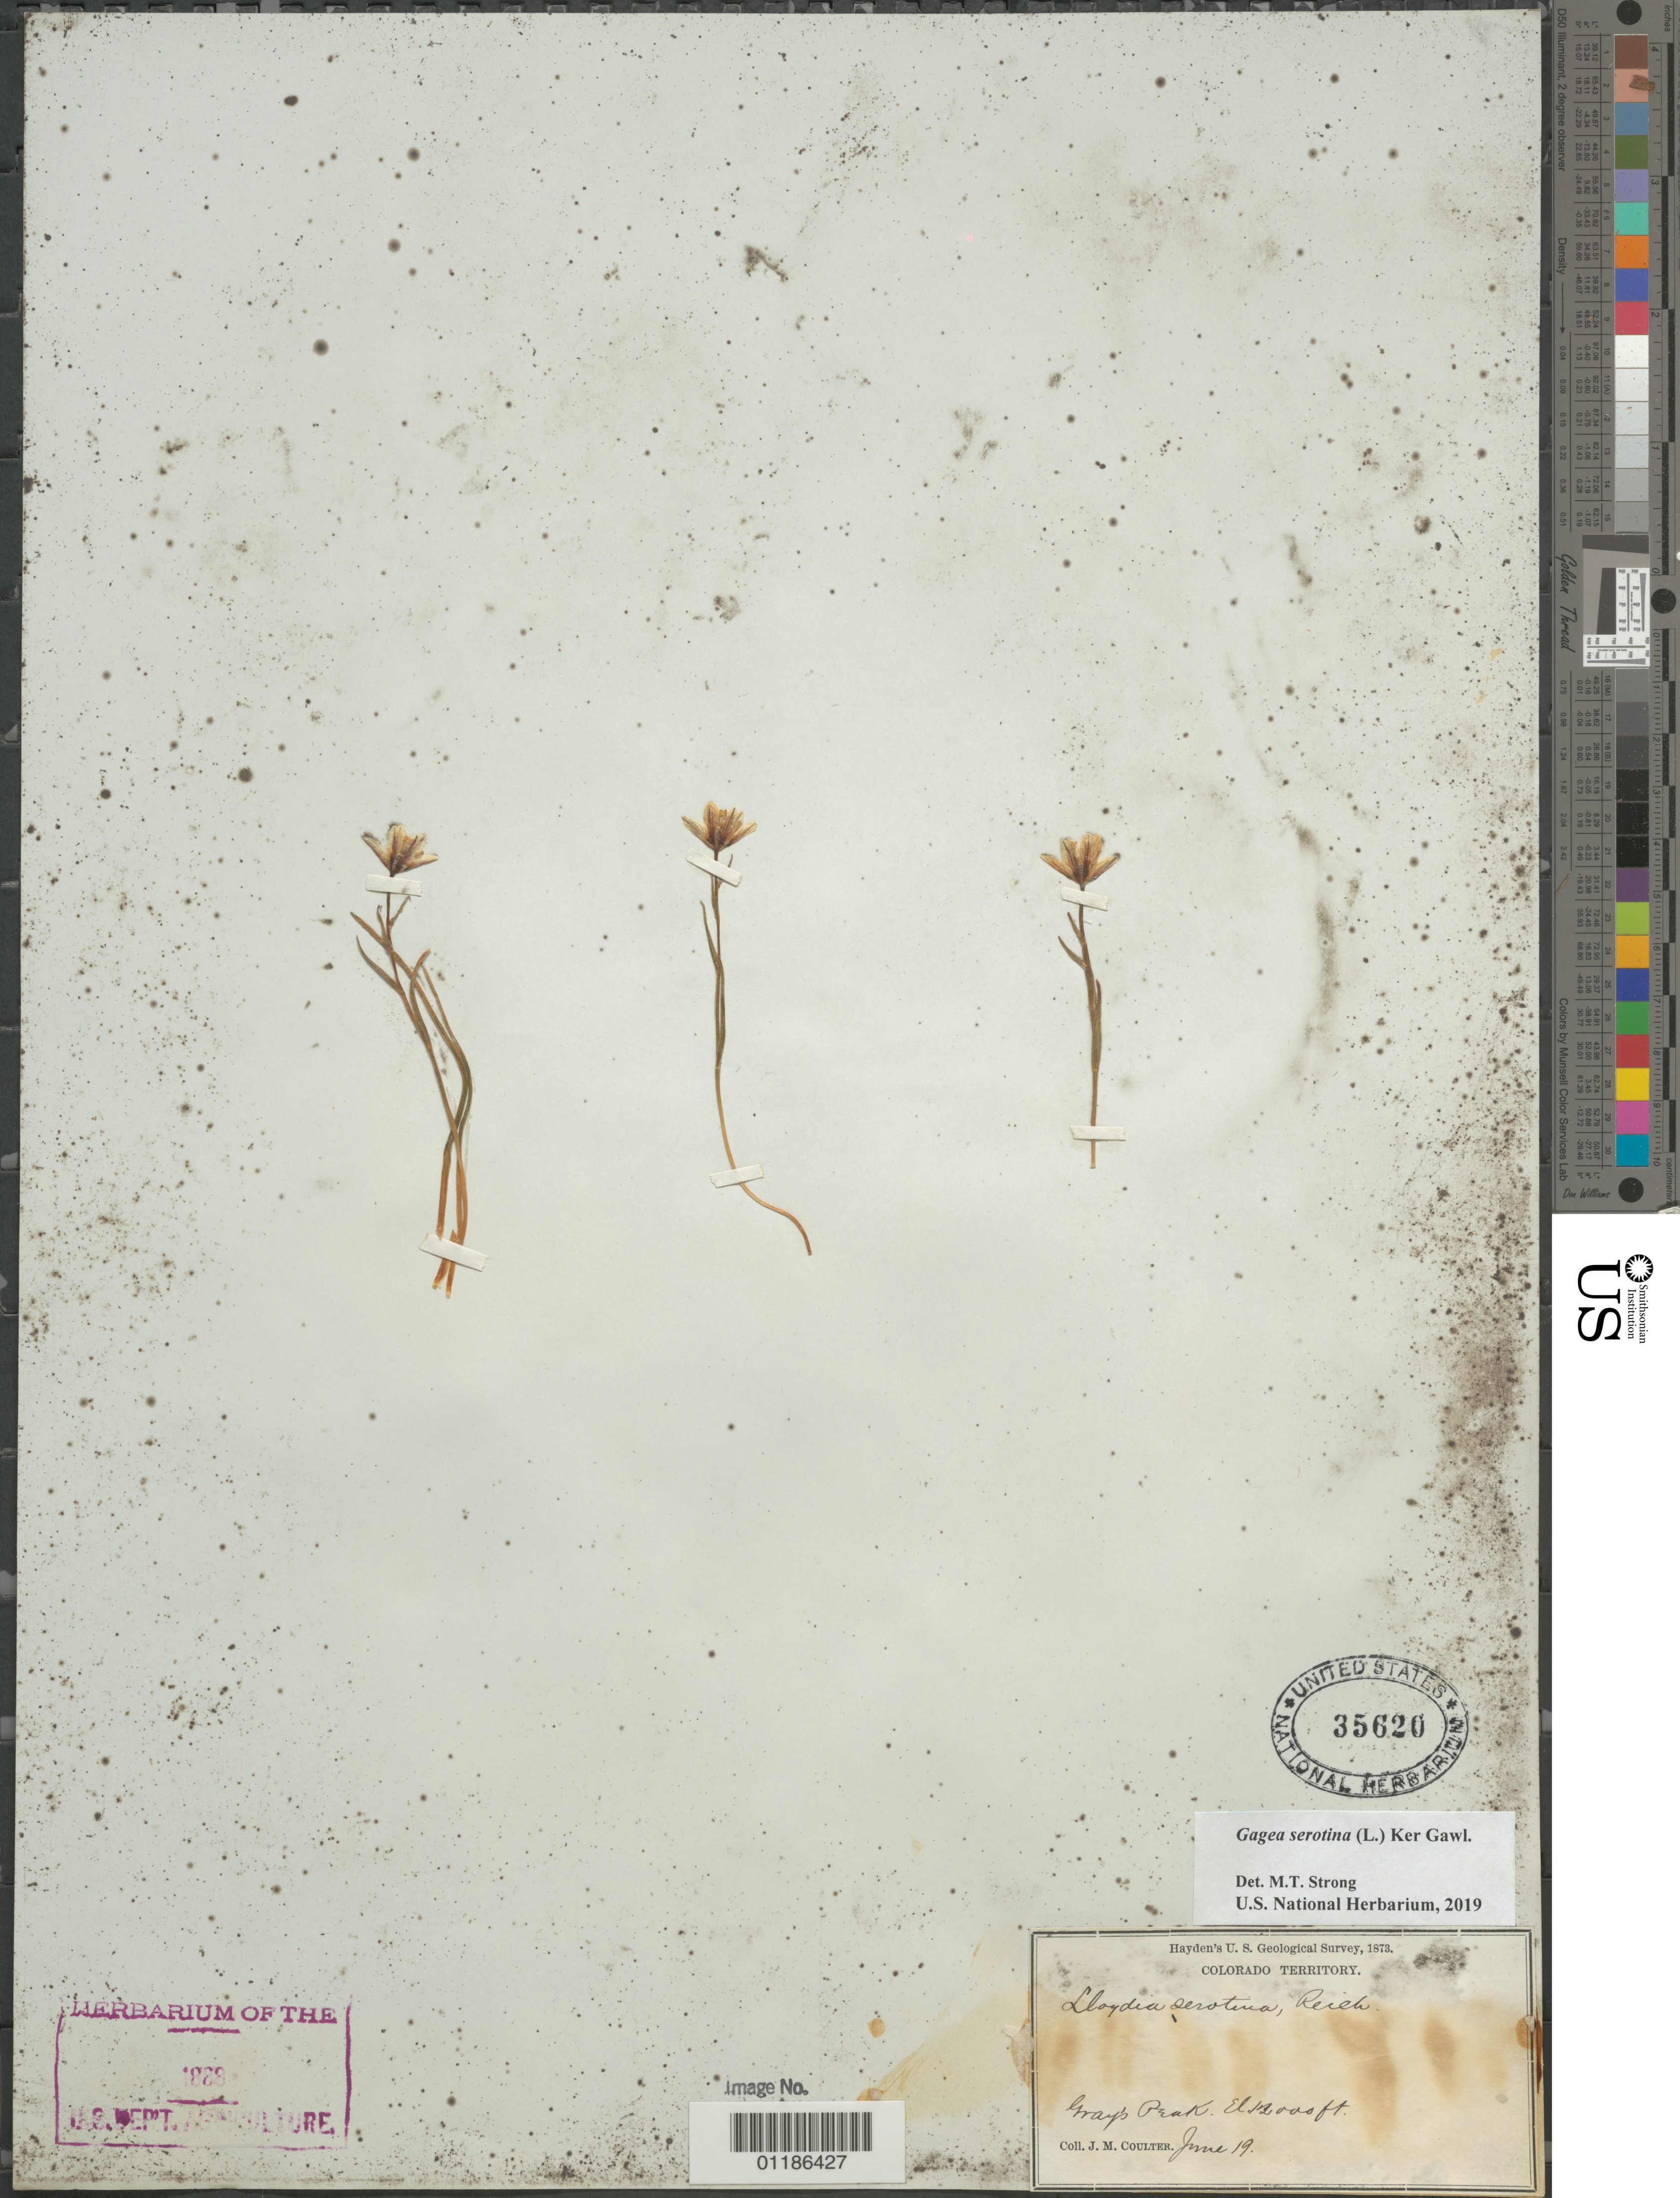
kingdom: Plantae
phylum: Tracheophyta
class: Liliopsida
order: Liliales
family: Liliaceae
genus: Gagea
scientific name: Gagea serotina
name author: (L.) Ker Gawl.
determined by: Strong, Mark T., (BOT), Smithsonian Institution - National Museum of Natural History (UNITED STATES)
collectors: J. M. Coulter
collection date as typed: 19 Jun 1873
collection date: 1873-06-19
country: United States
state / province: Colorado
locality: Gray's Peak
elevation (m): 3658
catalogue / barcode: US 35620